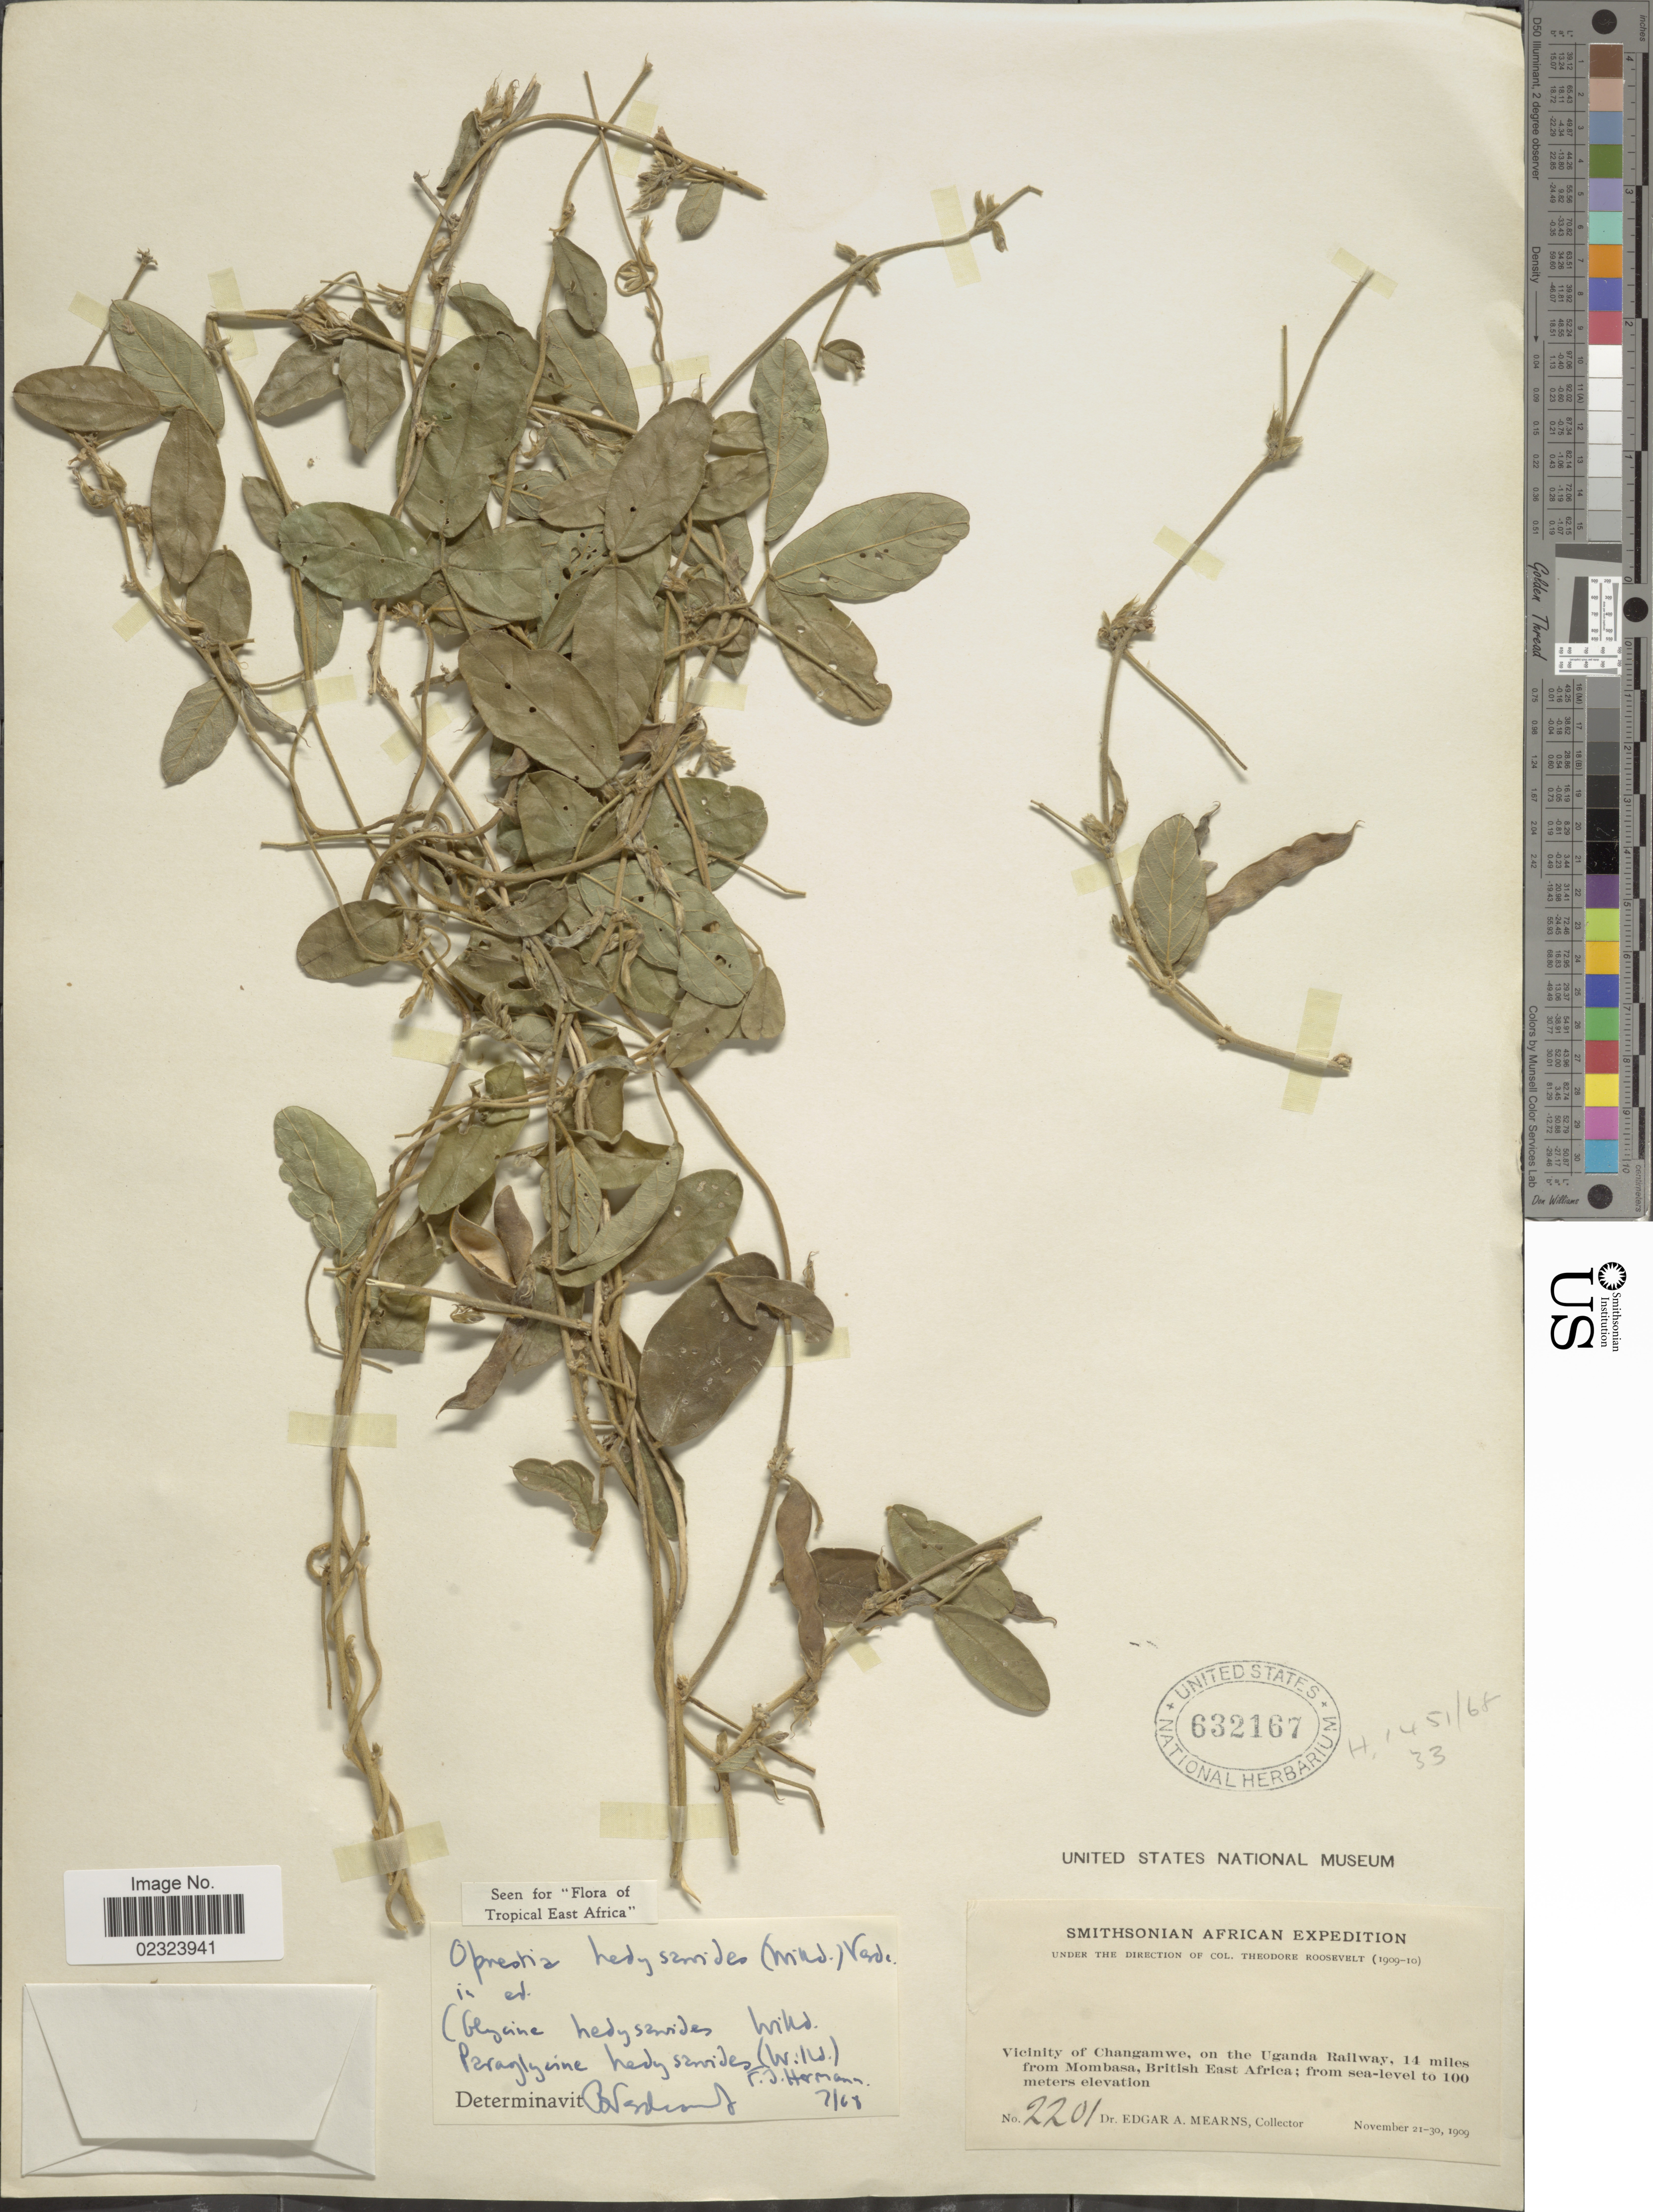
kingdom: Plantae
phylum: Tracheophyta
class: Magnoliopsida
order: Fabales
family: Fabaceae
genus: Ophrestia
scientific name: Ophrestia hedysaroides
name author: (Verdc.) Willd.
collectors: E. A. Mearns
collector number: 2201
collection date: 1909-11-21/1909-11-30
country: Kenya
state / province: Mombasa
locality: Vicinity of Changamwe, on the Uganda railway, 14 miles from Mombasa, British East Africa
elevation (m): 100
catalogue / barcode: US 632167